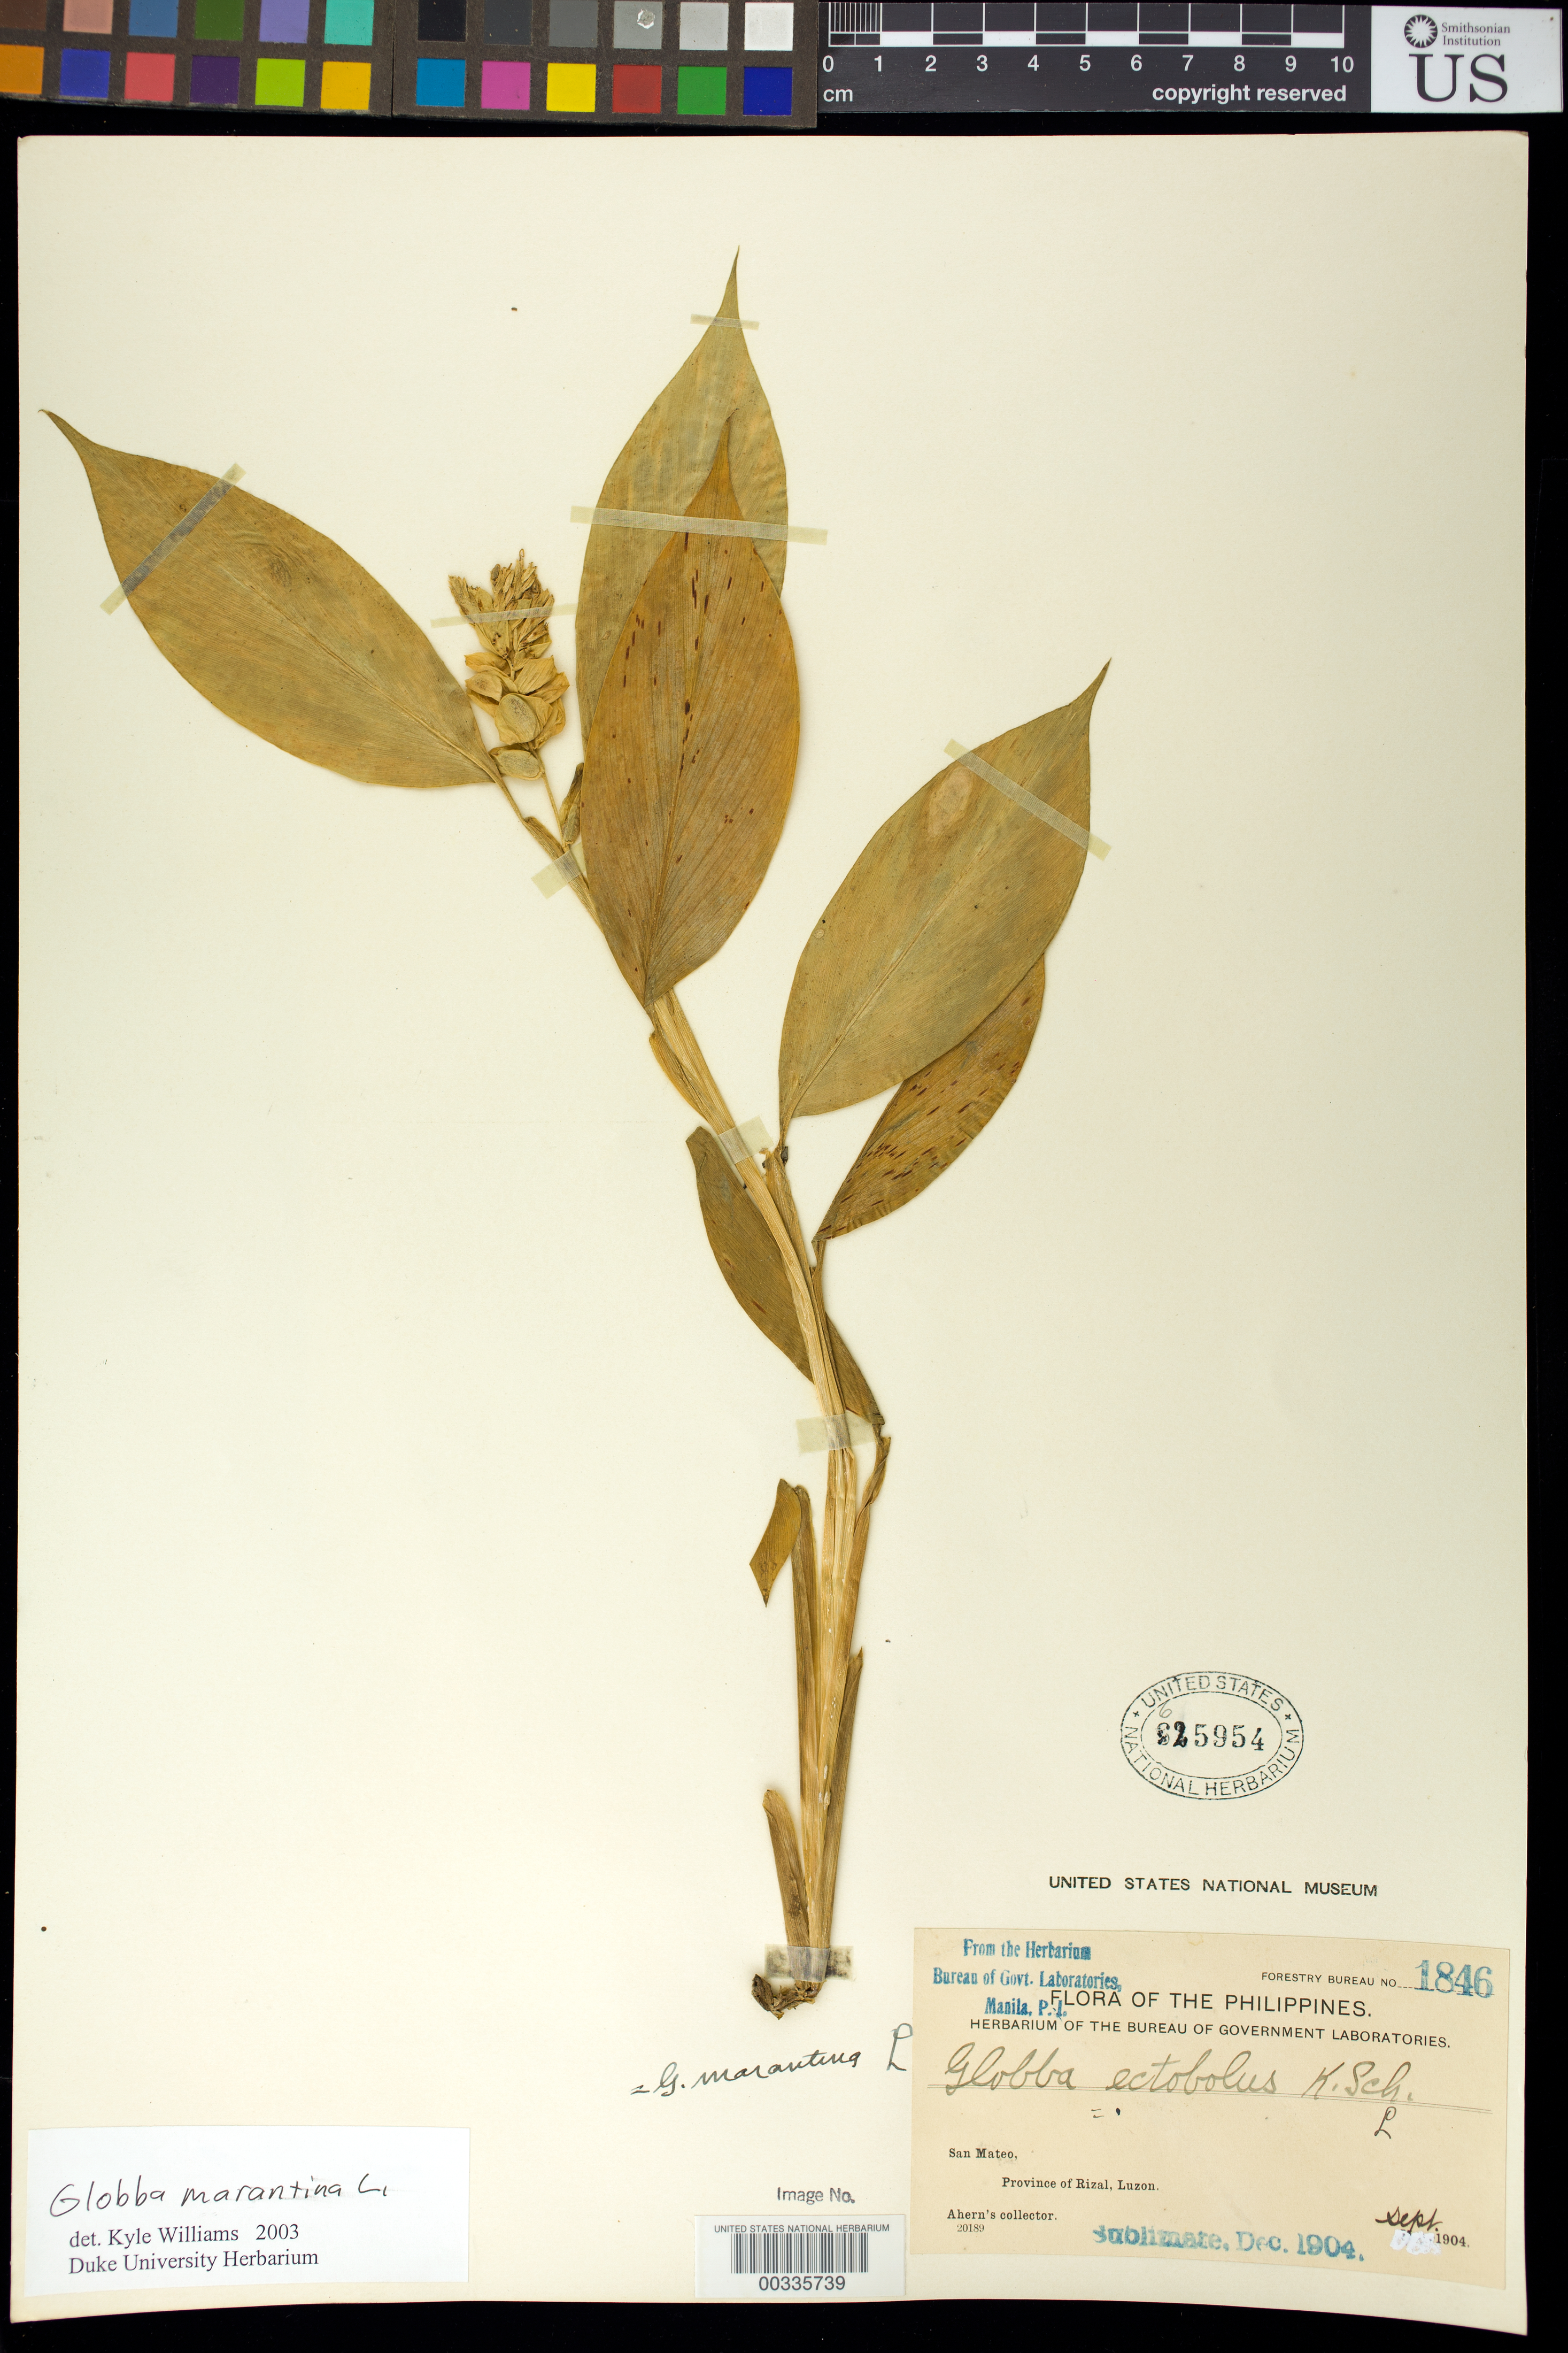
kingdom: Plantae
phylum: Tracheophyta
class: Liliopsida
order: Zingiberales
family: Zingiberaceae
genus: Globba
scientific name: Globba marantina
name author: L.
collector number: For. Bur. 1846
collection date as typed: Sep 1904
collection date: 1904-09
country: Philippines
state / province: Calabarzon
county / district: Rizal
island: Luzon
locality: San mateo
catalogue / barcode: US 625954